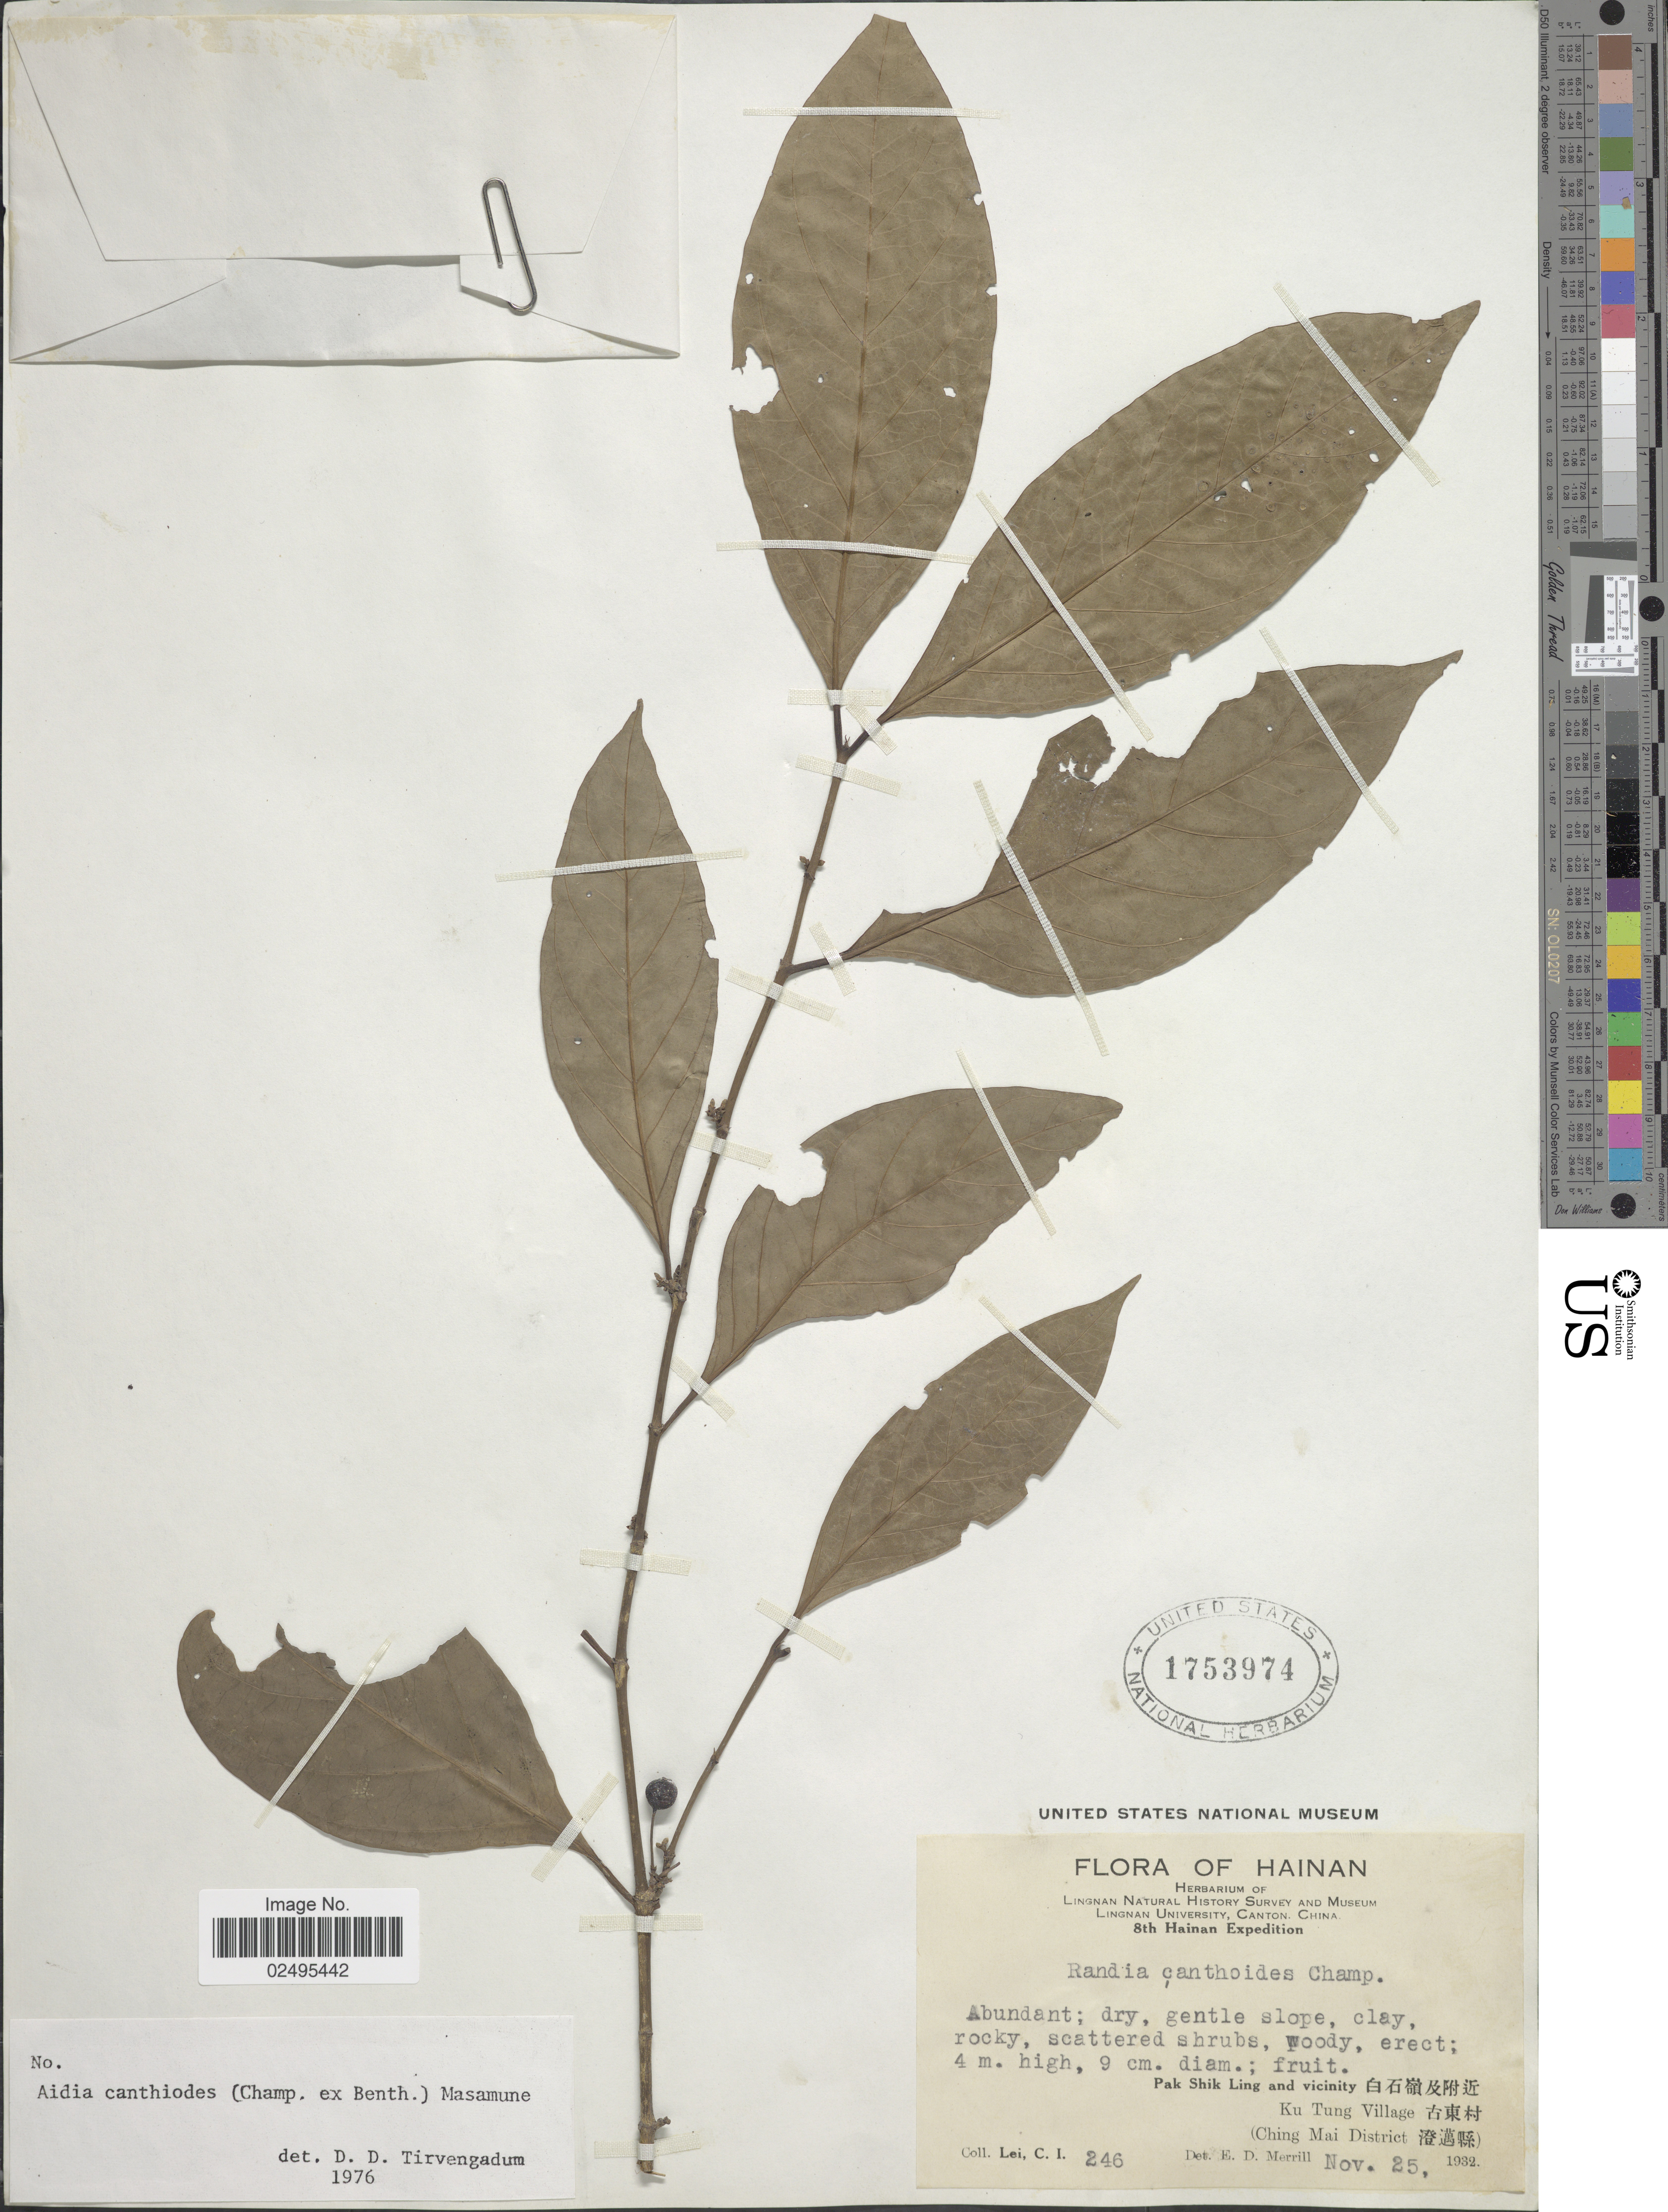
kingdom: Plantae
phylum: Tracheophyta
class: Magnoliopsida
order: Gentianales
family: Rubiaceae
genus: Aidia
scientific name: Aidia canthioides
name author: (Champ. ex Benth.) Masam.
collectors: C. I. Lei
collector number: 246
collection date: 1932-11-25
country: China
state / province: Hainan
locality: Oak Shik Ling and vicinity, Ku Tung Village (Ching Mai District)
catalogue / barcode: US 1753974